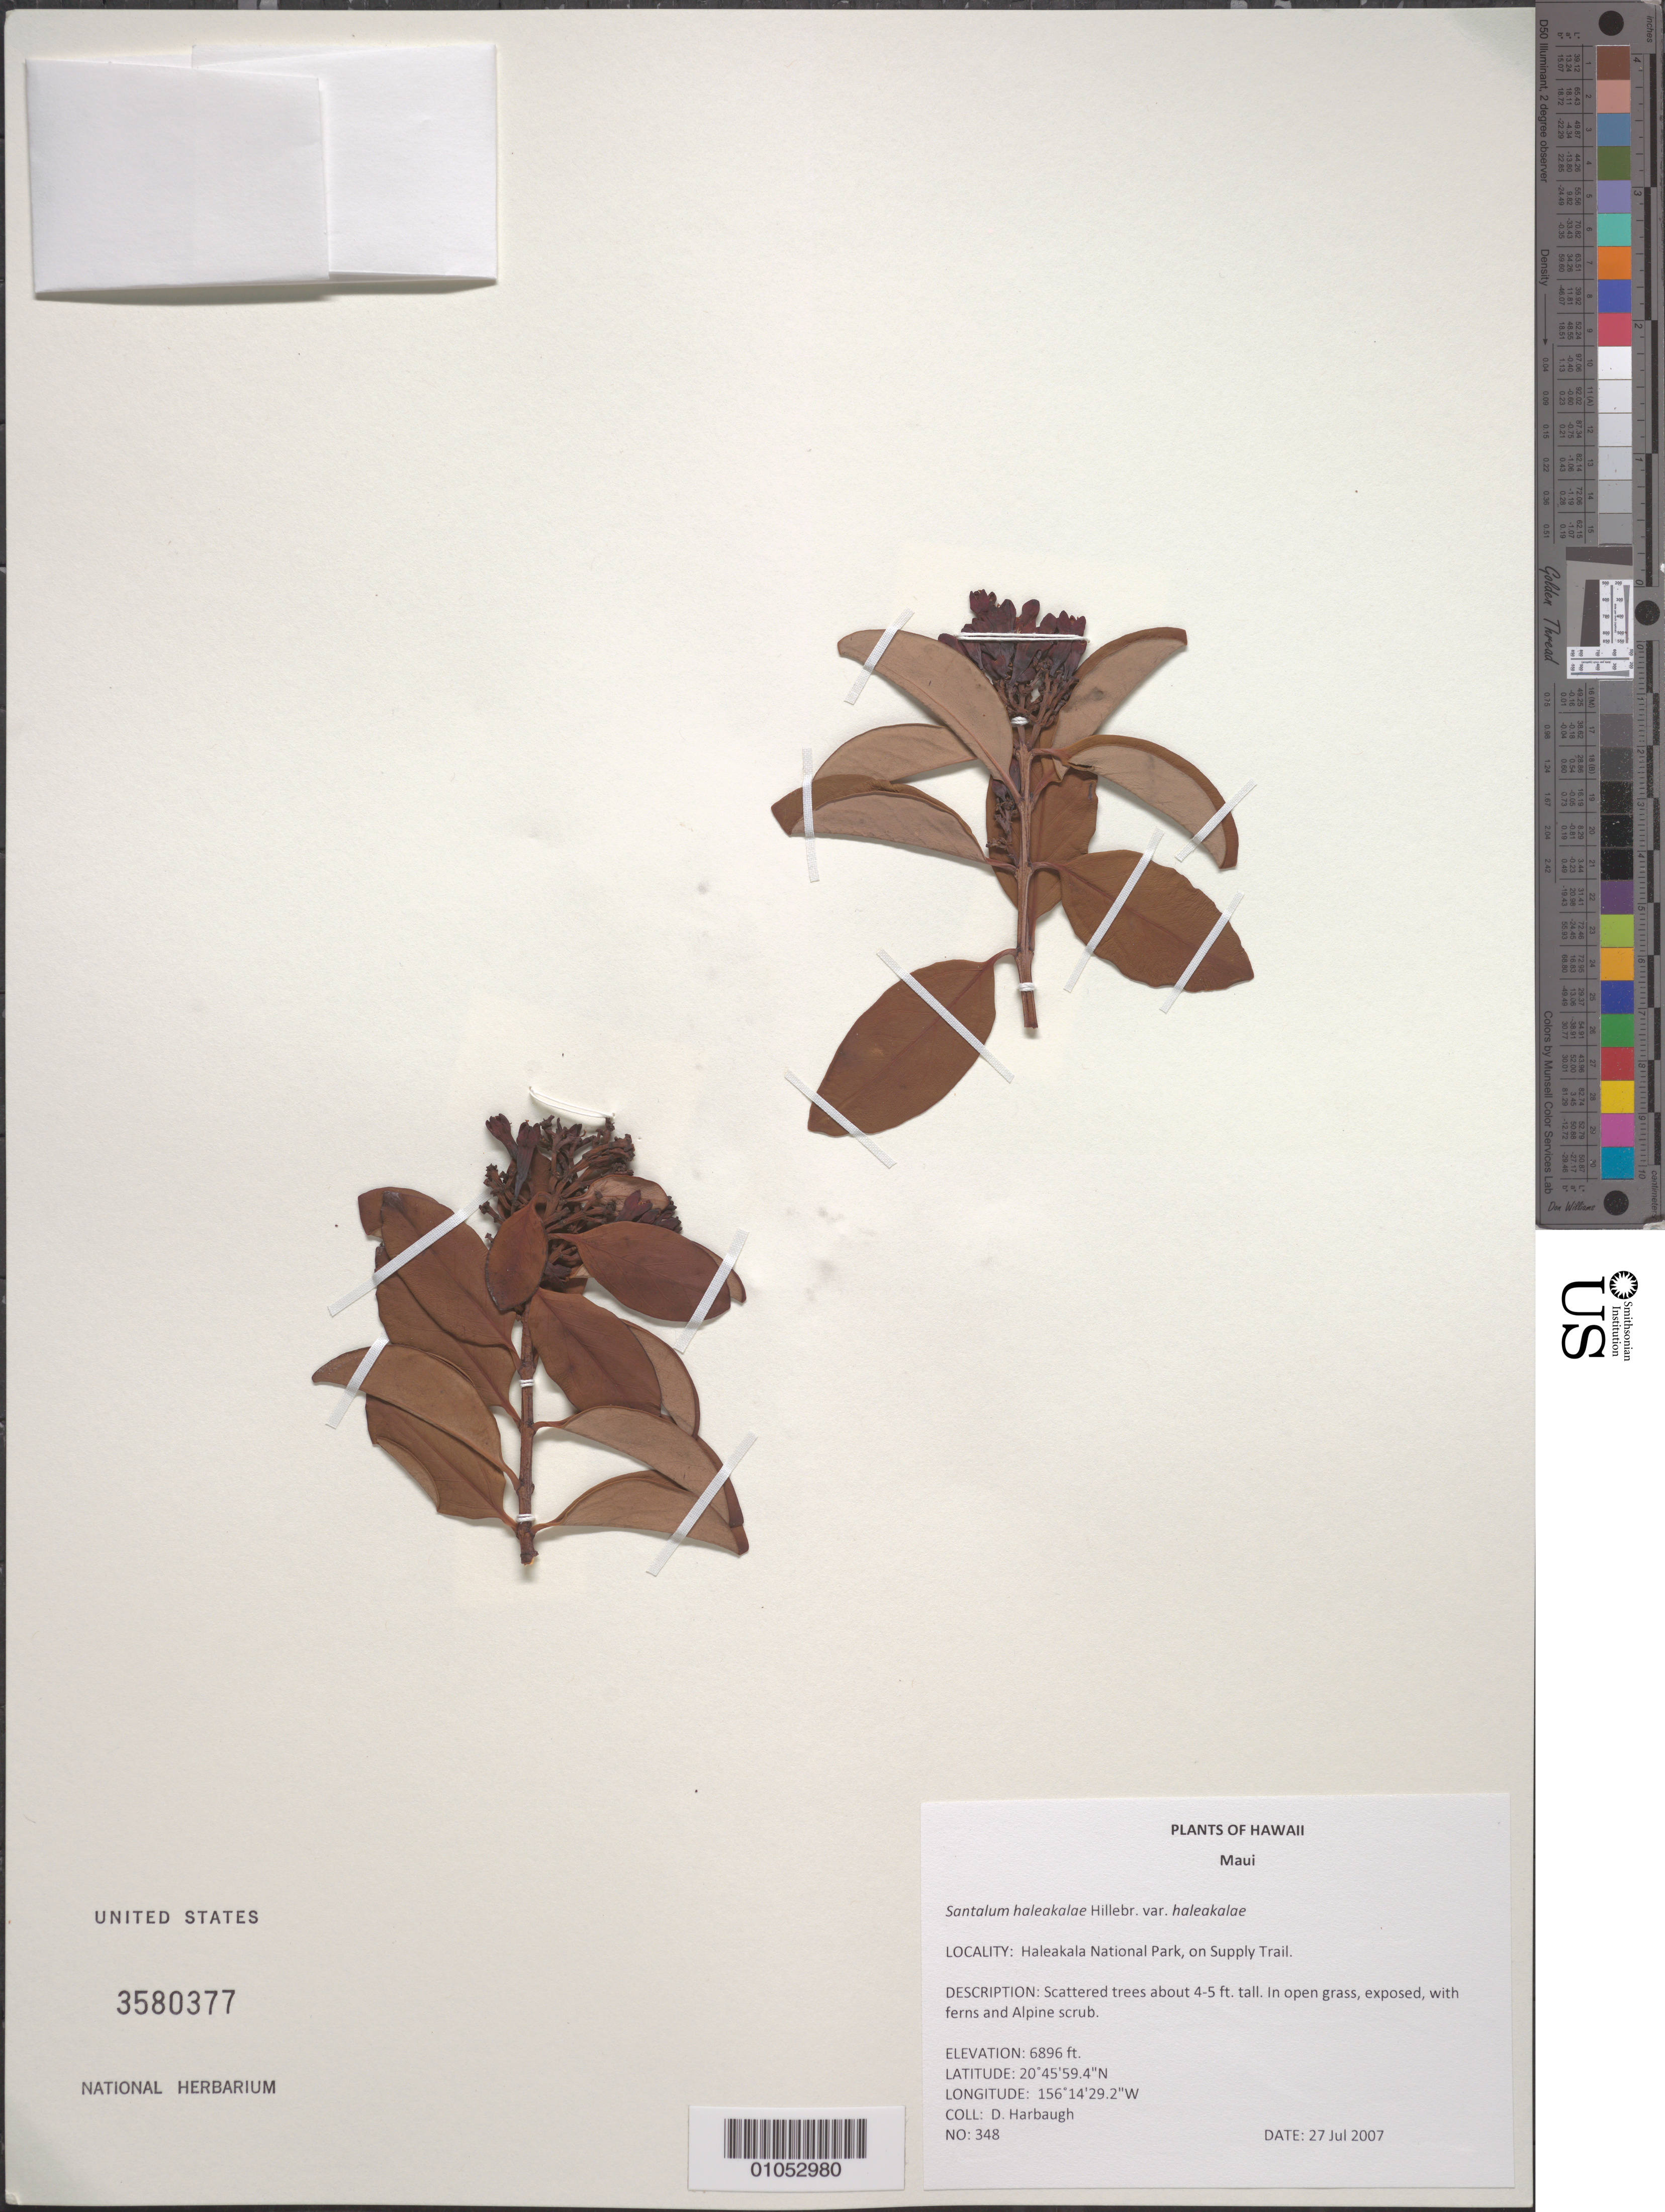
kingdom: Plantae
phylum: Tracheophyta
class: Magnoliopsida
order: Santalales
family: Santalaceae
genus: Santalum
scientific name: Santalum haleakalae var. haleakalae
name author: Hillebr.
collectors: D. Harbaugh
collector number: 348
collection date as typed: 27 Jul 2007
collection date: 2007-07-27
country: United States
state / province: Hawaii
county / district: Maui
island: Maui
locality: Haleakala National Park, on Supply Trail.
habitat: Alpine scrub, in open grass, exposed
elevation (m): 2102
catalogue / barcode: US 3580377